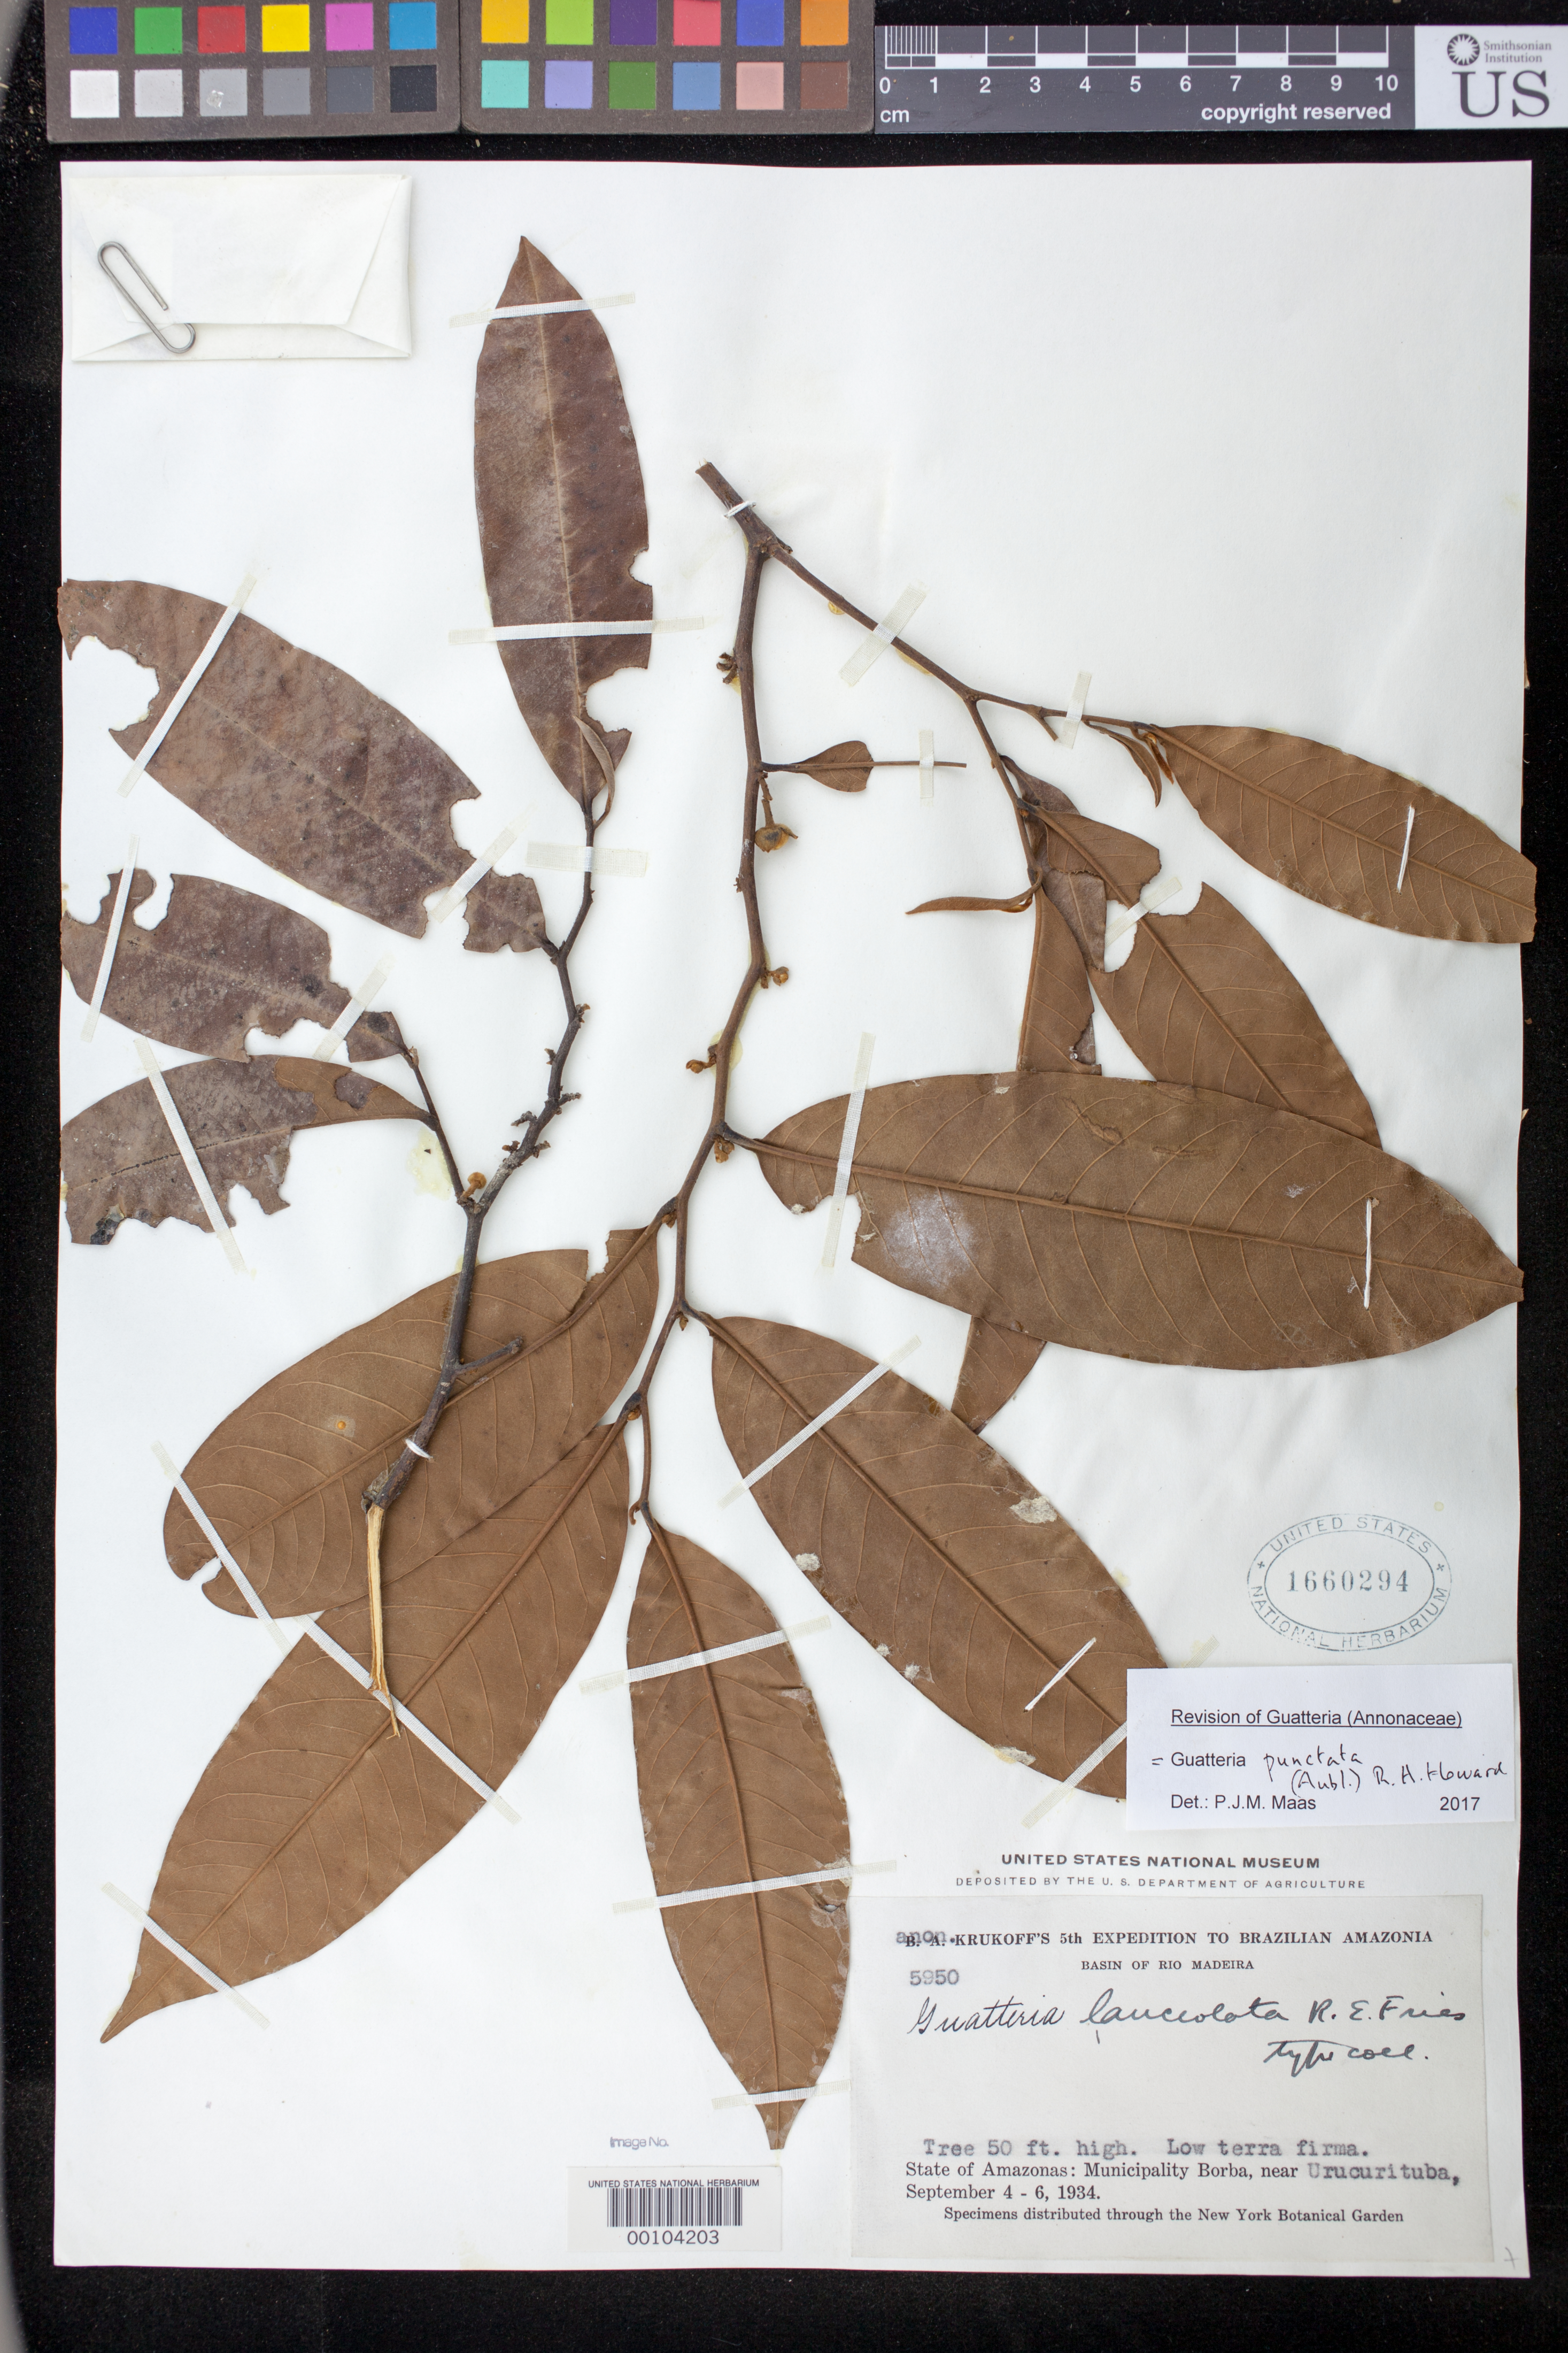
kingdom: Plantae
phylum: Tracheophyta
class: Magnoliopsida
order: Magnoliales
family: Annonaceae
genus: Guatteria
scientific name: Guatteria lanceolata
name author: R.E. Fr.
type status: Isotype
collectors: B. A. Krukoff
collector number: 5950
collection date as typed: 04 Sep 1934 to 06 Sep 1934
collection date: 1934-09-04/1934-09-06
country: Brazil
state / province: Amazonas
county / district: Borba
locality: Near Urucurituba.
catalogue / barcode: US 1660294